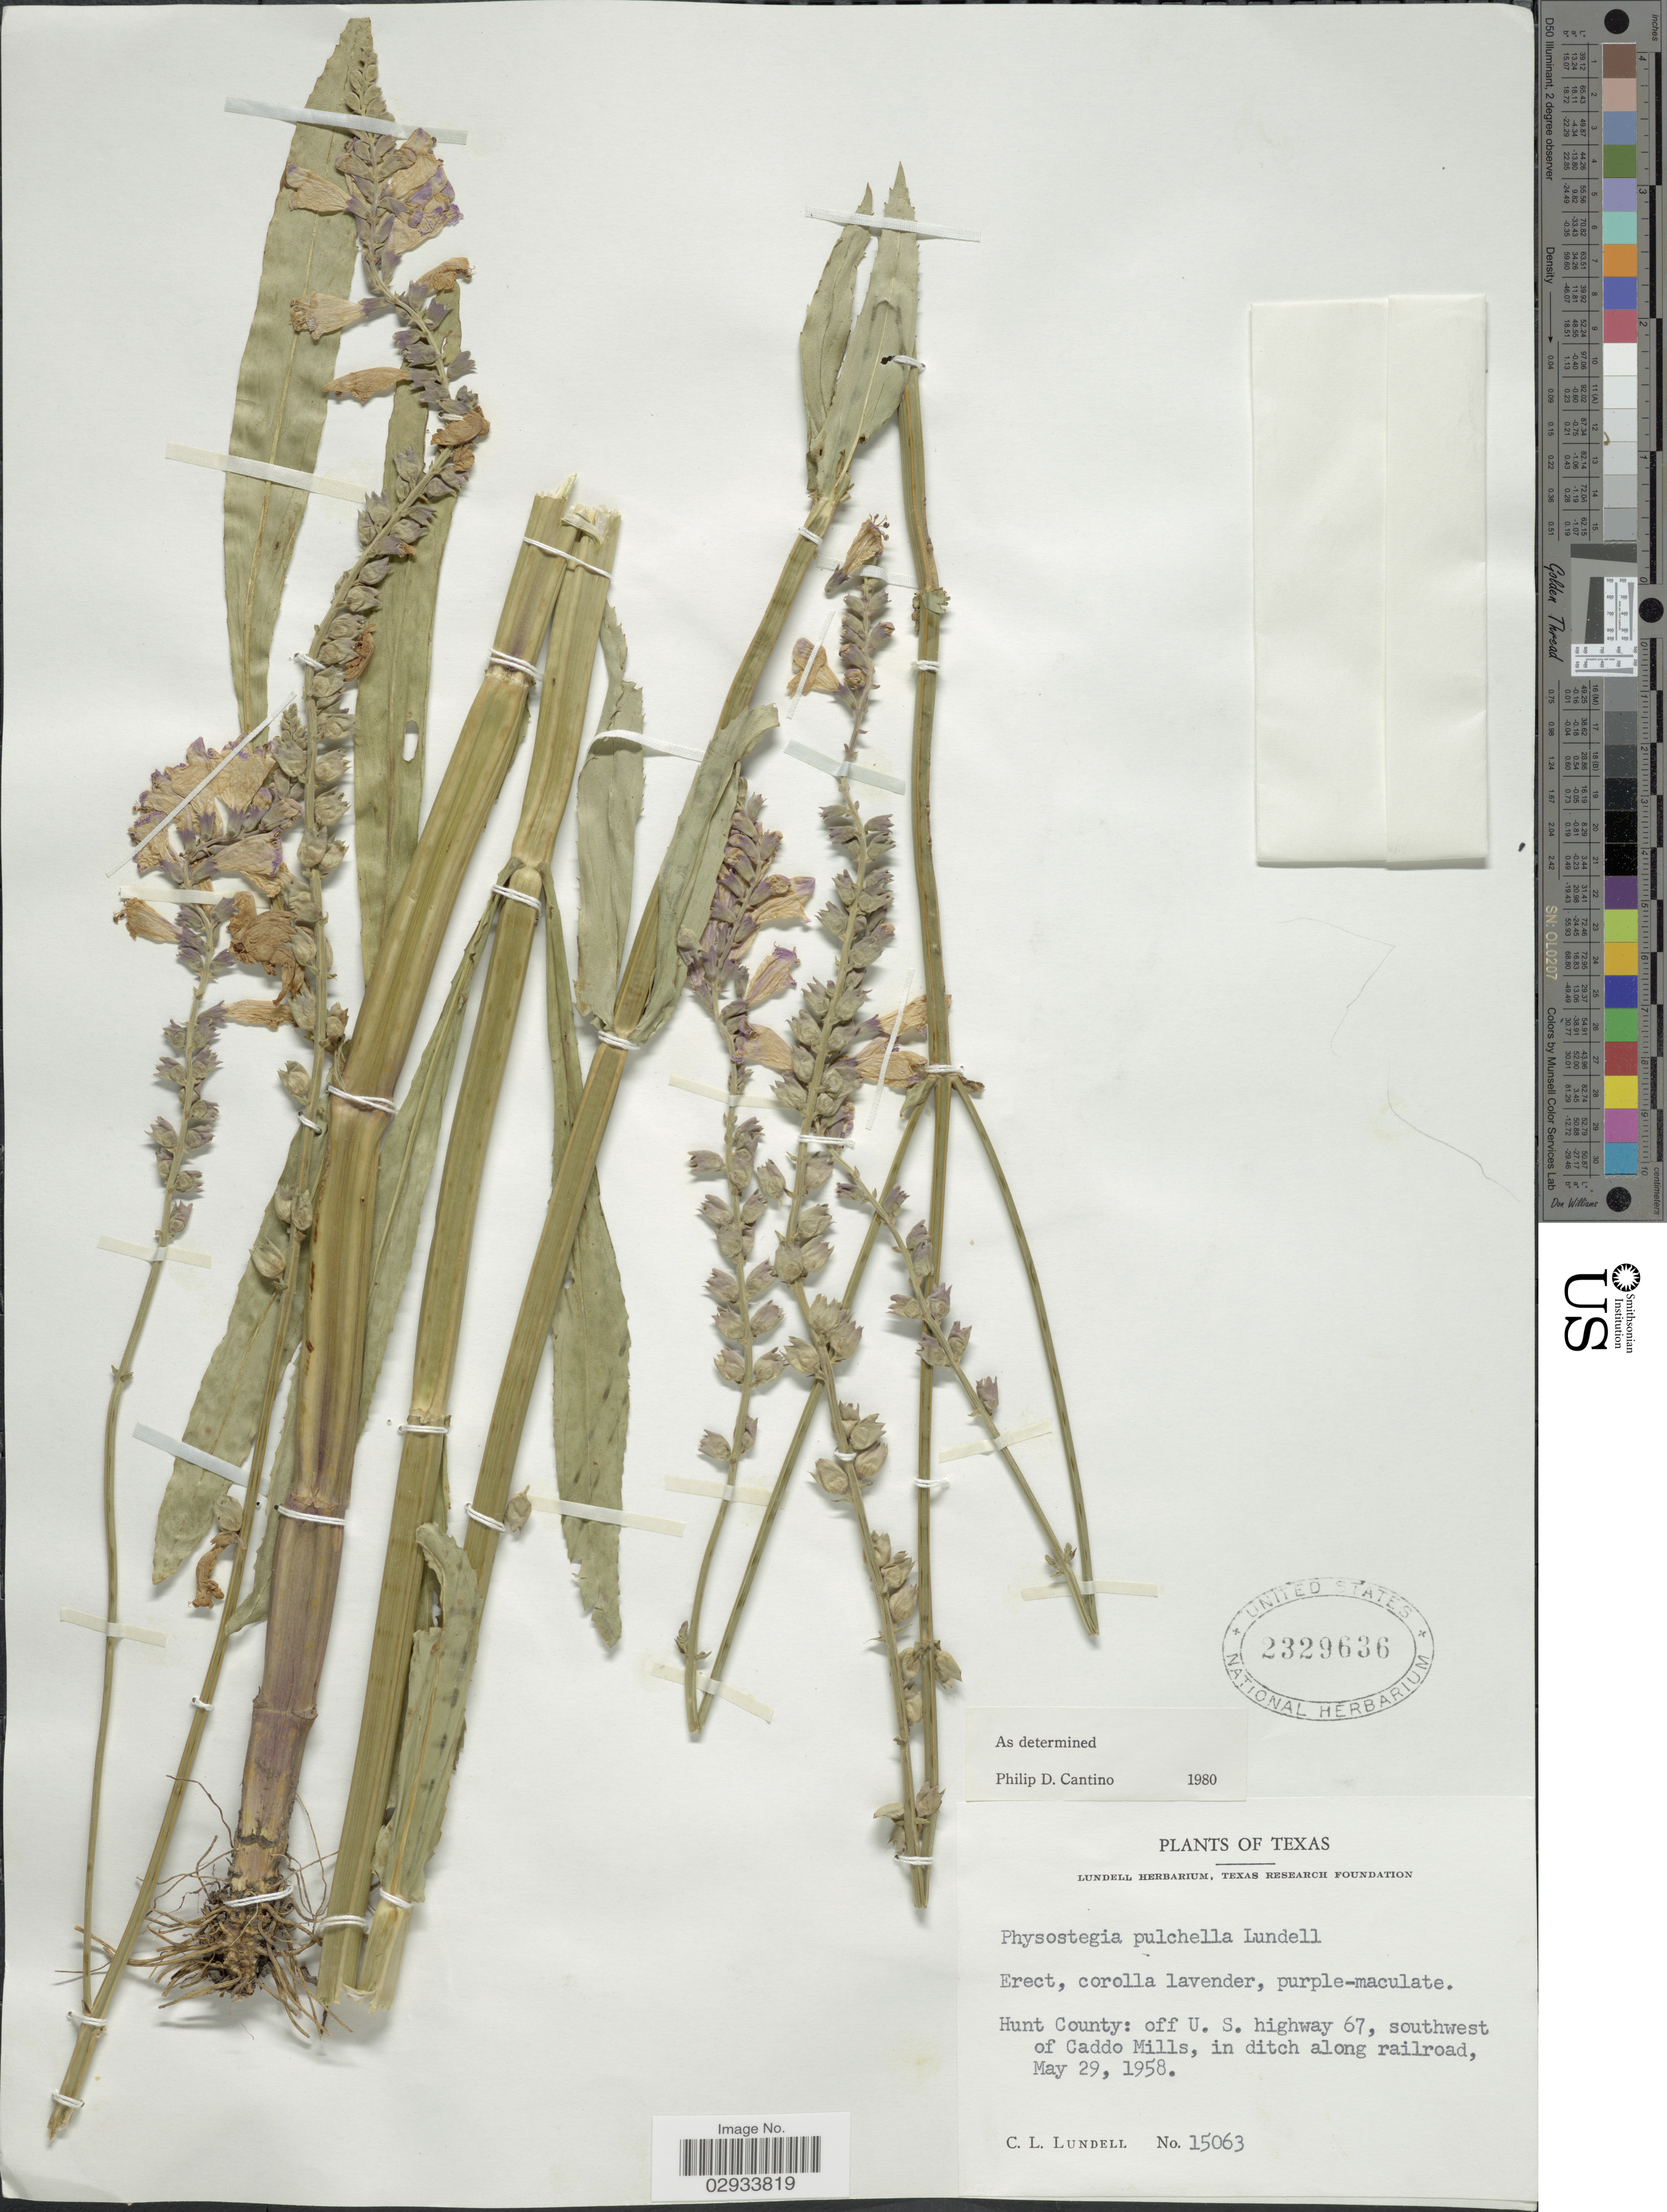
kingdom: Plantae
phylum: Tracheophyta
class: Magnoliopsida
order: Lamiales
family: Lamiaceae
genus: Physostegia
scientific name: Physostegia pulchella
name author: Lundell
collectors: C. L. Lundell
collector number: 15063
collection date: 1958-05-29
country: United States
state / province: Texas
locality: Hunt County: off U. S. highway 67, southwest of Caddo Mills, in ditch along railroad.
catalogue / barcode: US 2329636